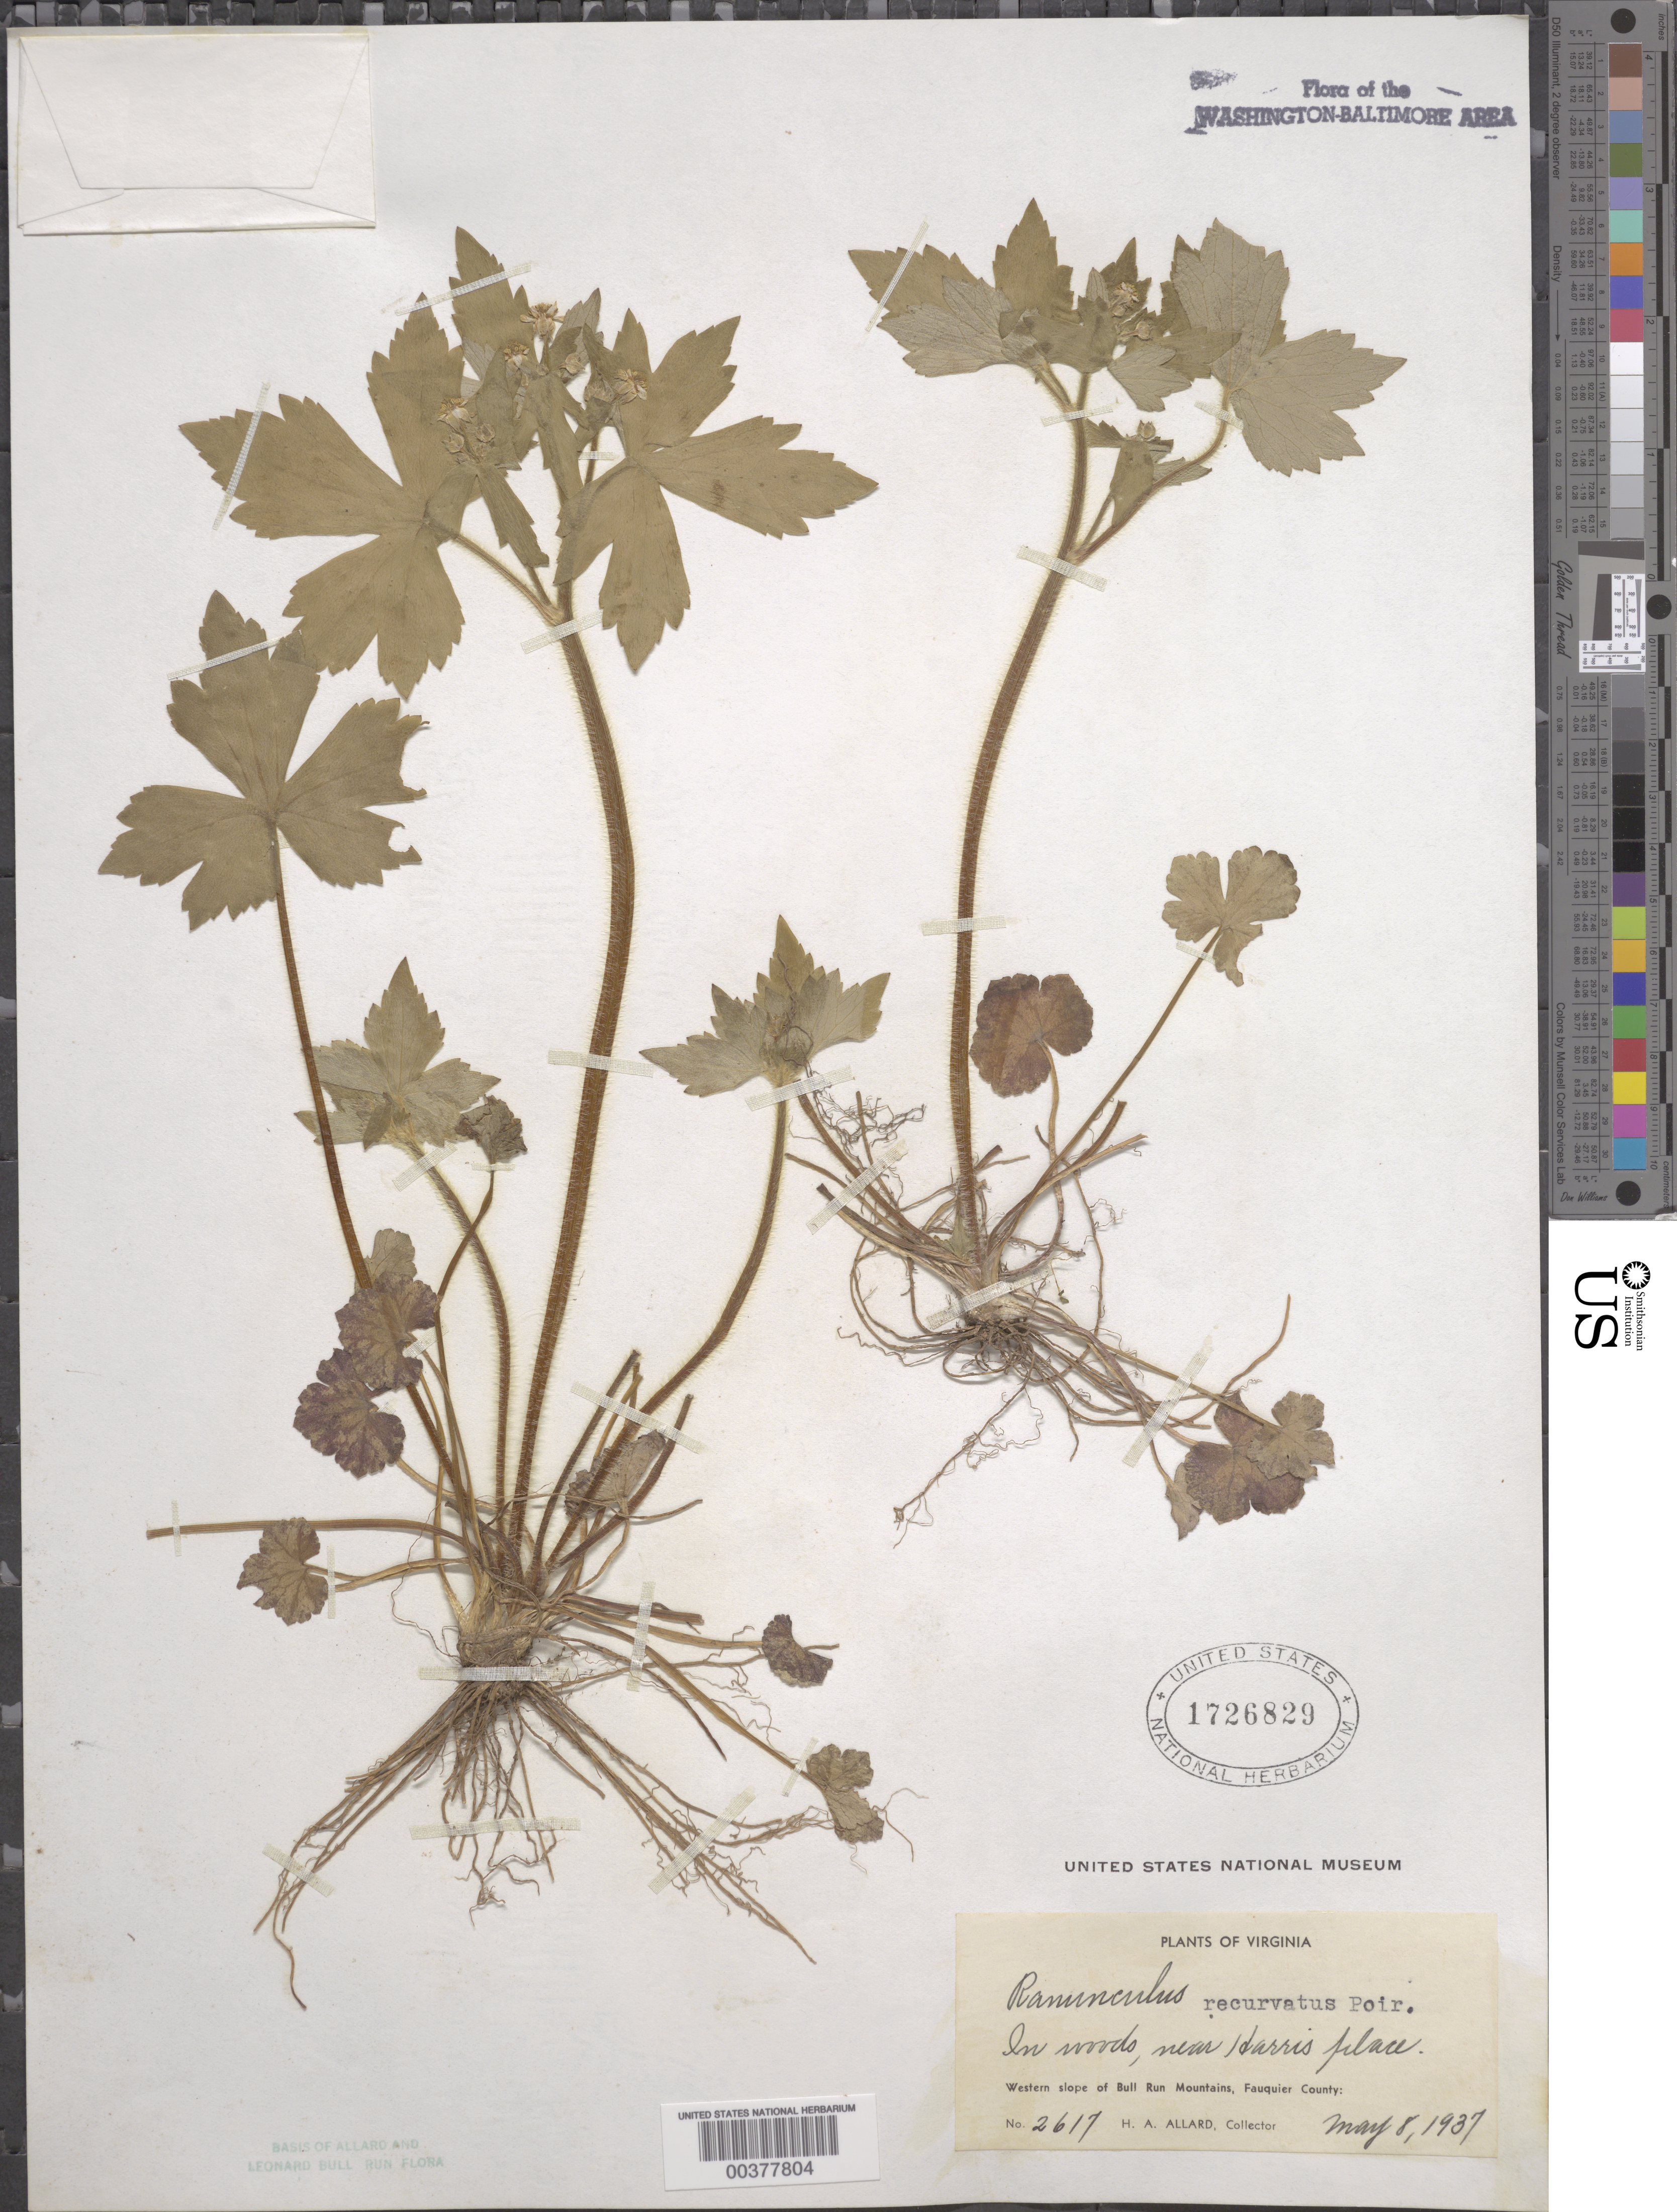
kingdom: Plantae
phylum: Tracheophyta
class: Magnoliopsida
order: Ranunculales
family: Ranunculaceae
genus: Ranunculus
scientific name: Ranunculus recurvatus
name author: Poir.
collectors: H. A. Allard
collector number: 2617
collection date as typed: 08 May 1937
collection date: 1937-05-08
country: United States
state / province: Virginia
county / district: Fauquier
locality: Harris place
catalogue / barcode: US 1726829